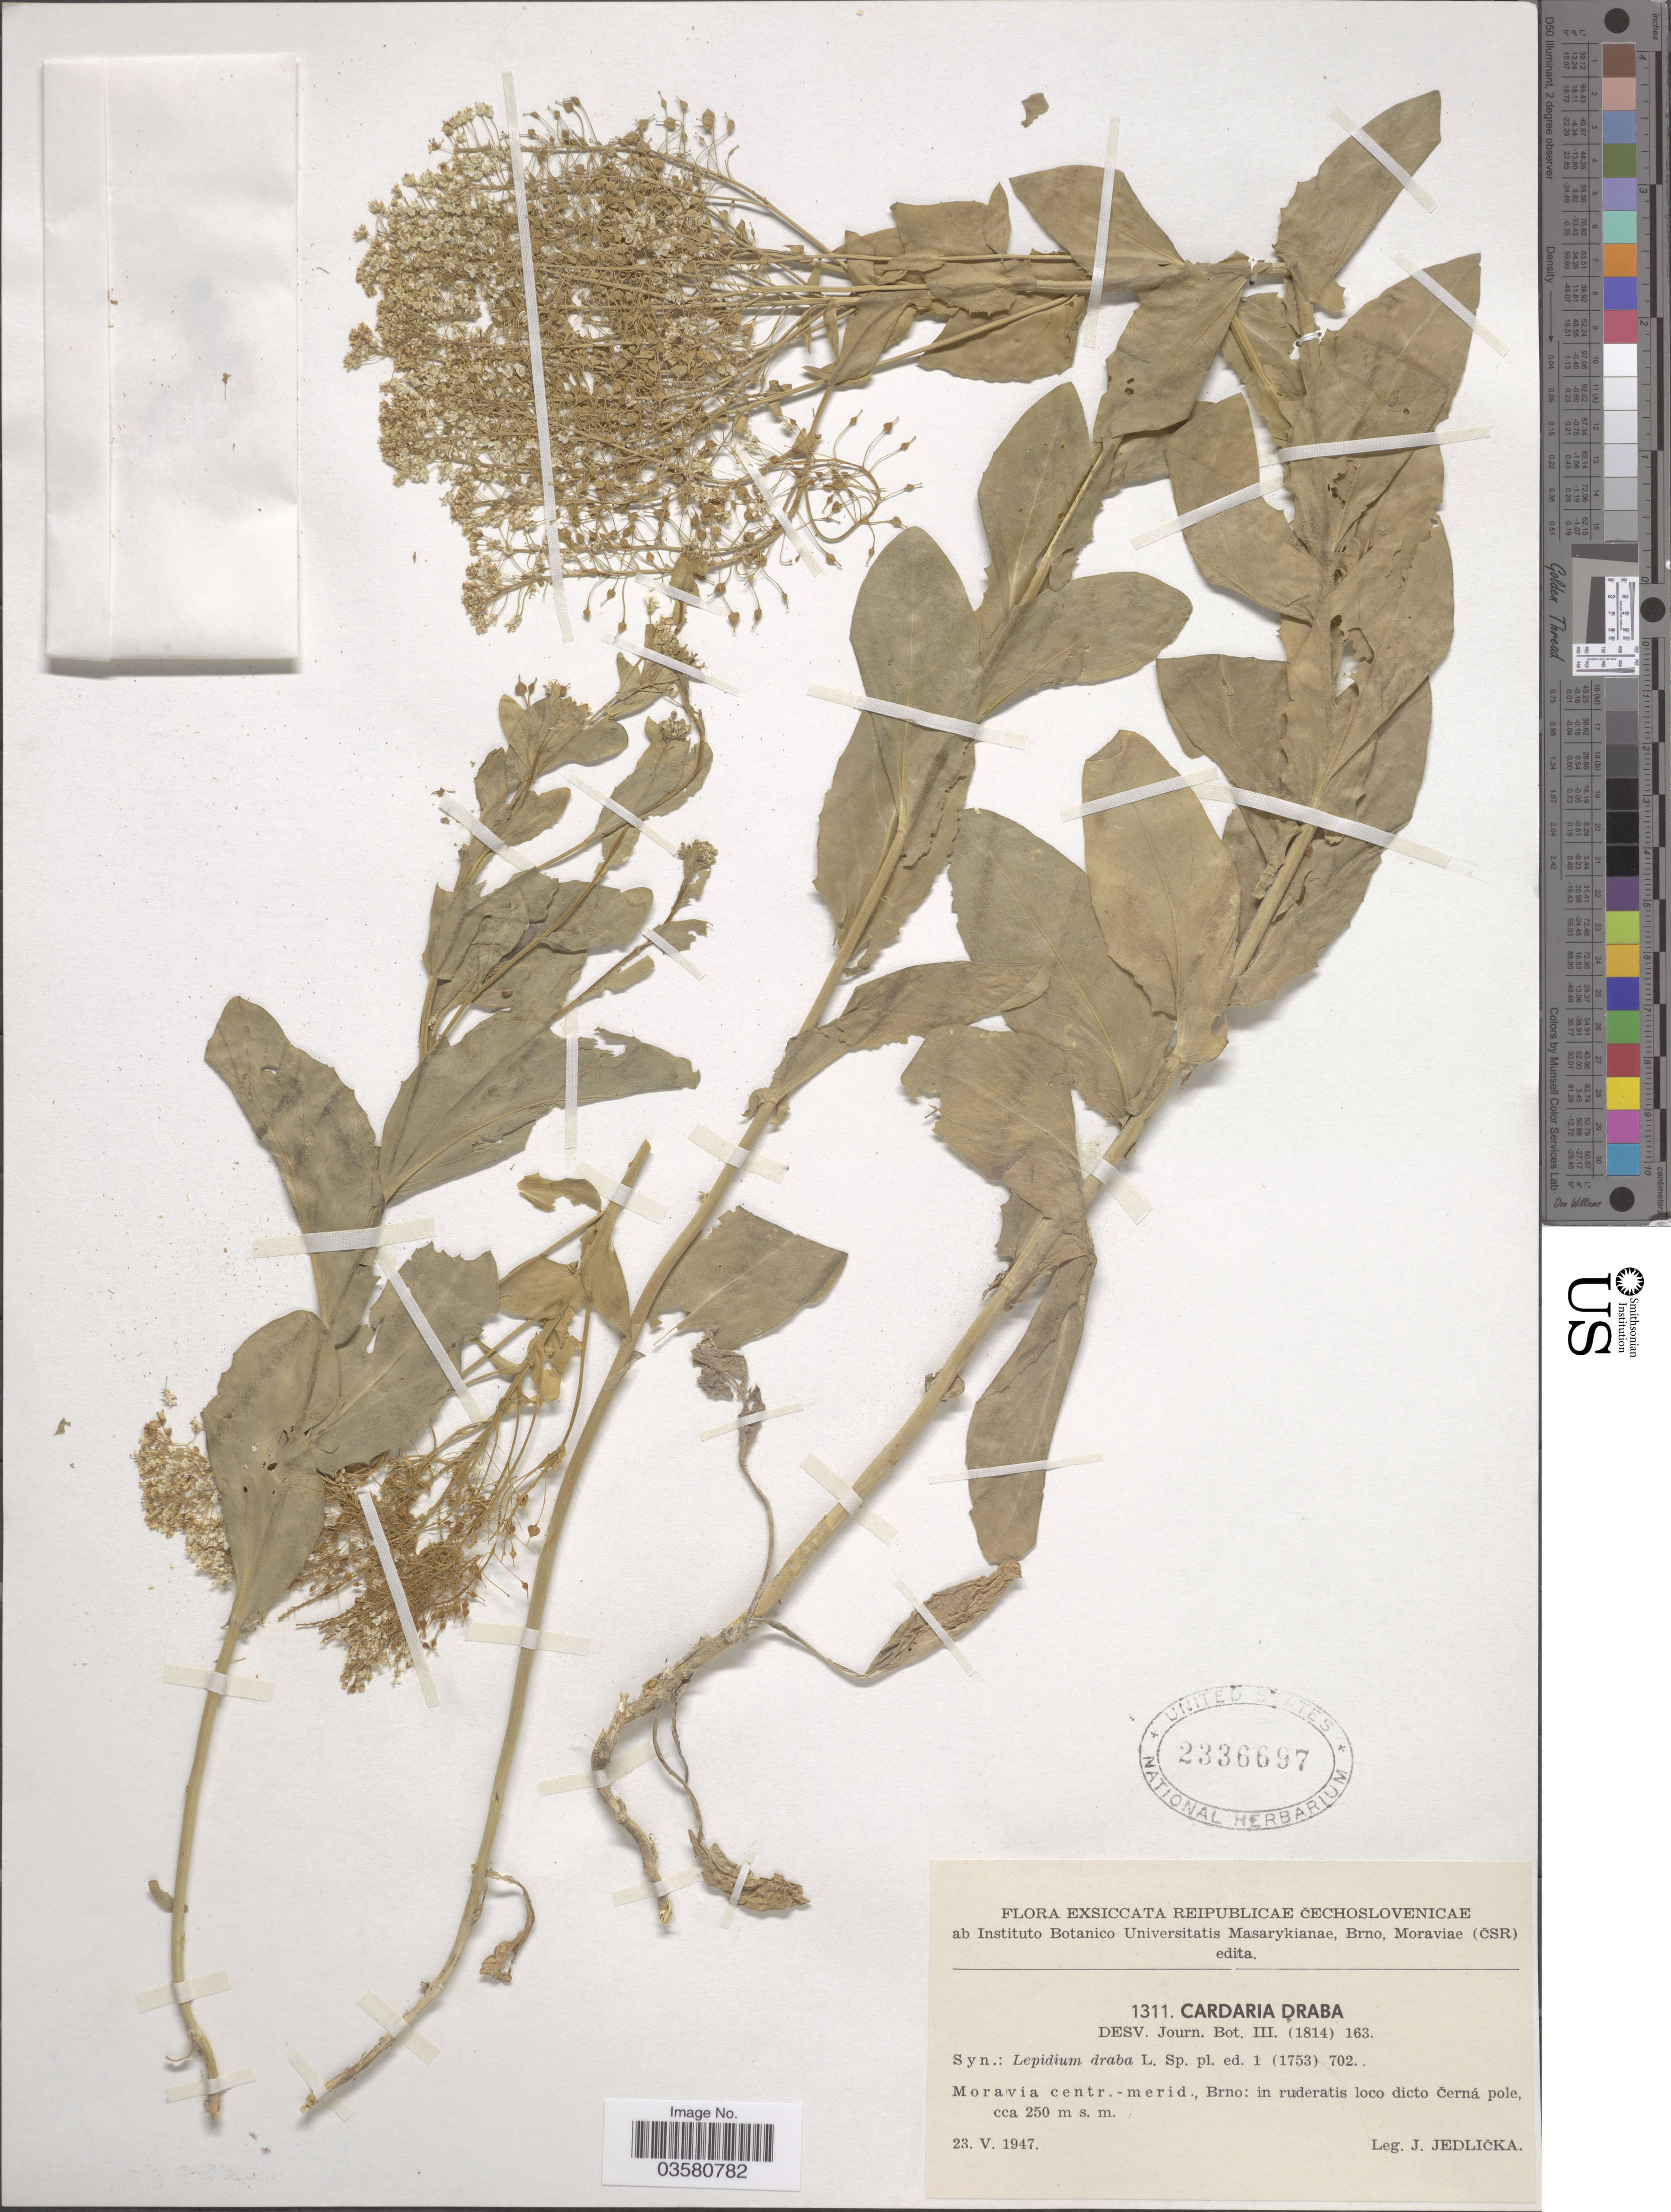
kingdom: Plantae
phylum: Tracheophyta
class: Magnoliopsida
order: Brassicales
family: Brassicaceae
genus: Lepidium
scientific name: Lepidium draba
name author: L.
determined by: Strong, M. T., (US), Smithsonian Institution - National Museum of Natural History (UNITED STATES)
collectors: J. Jedlicka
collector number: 1311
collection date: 1947-05-23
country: Czechia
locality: Reipublicae Čechoslovenicae. Moravia centr. -merid., Brno: in ruderatis loco dicto Černá pole.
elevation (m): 250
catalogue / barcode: US 2336697